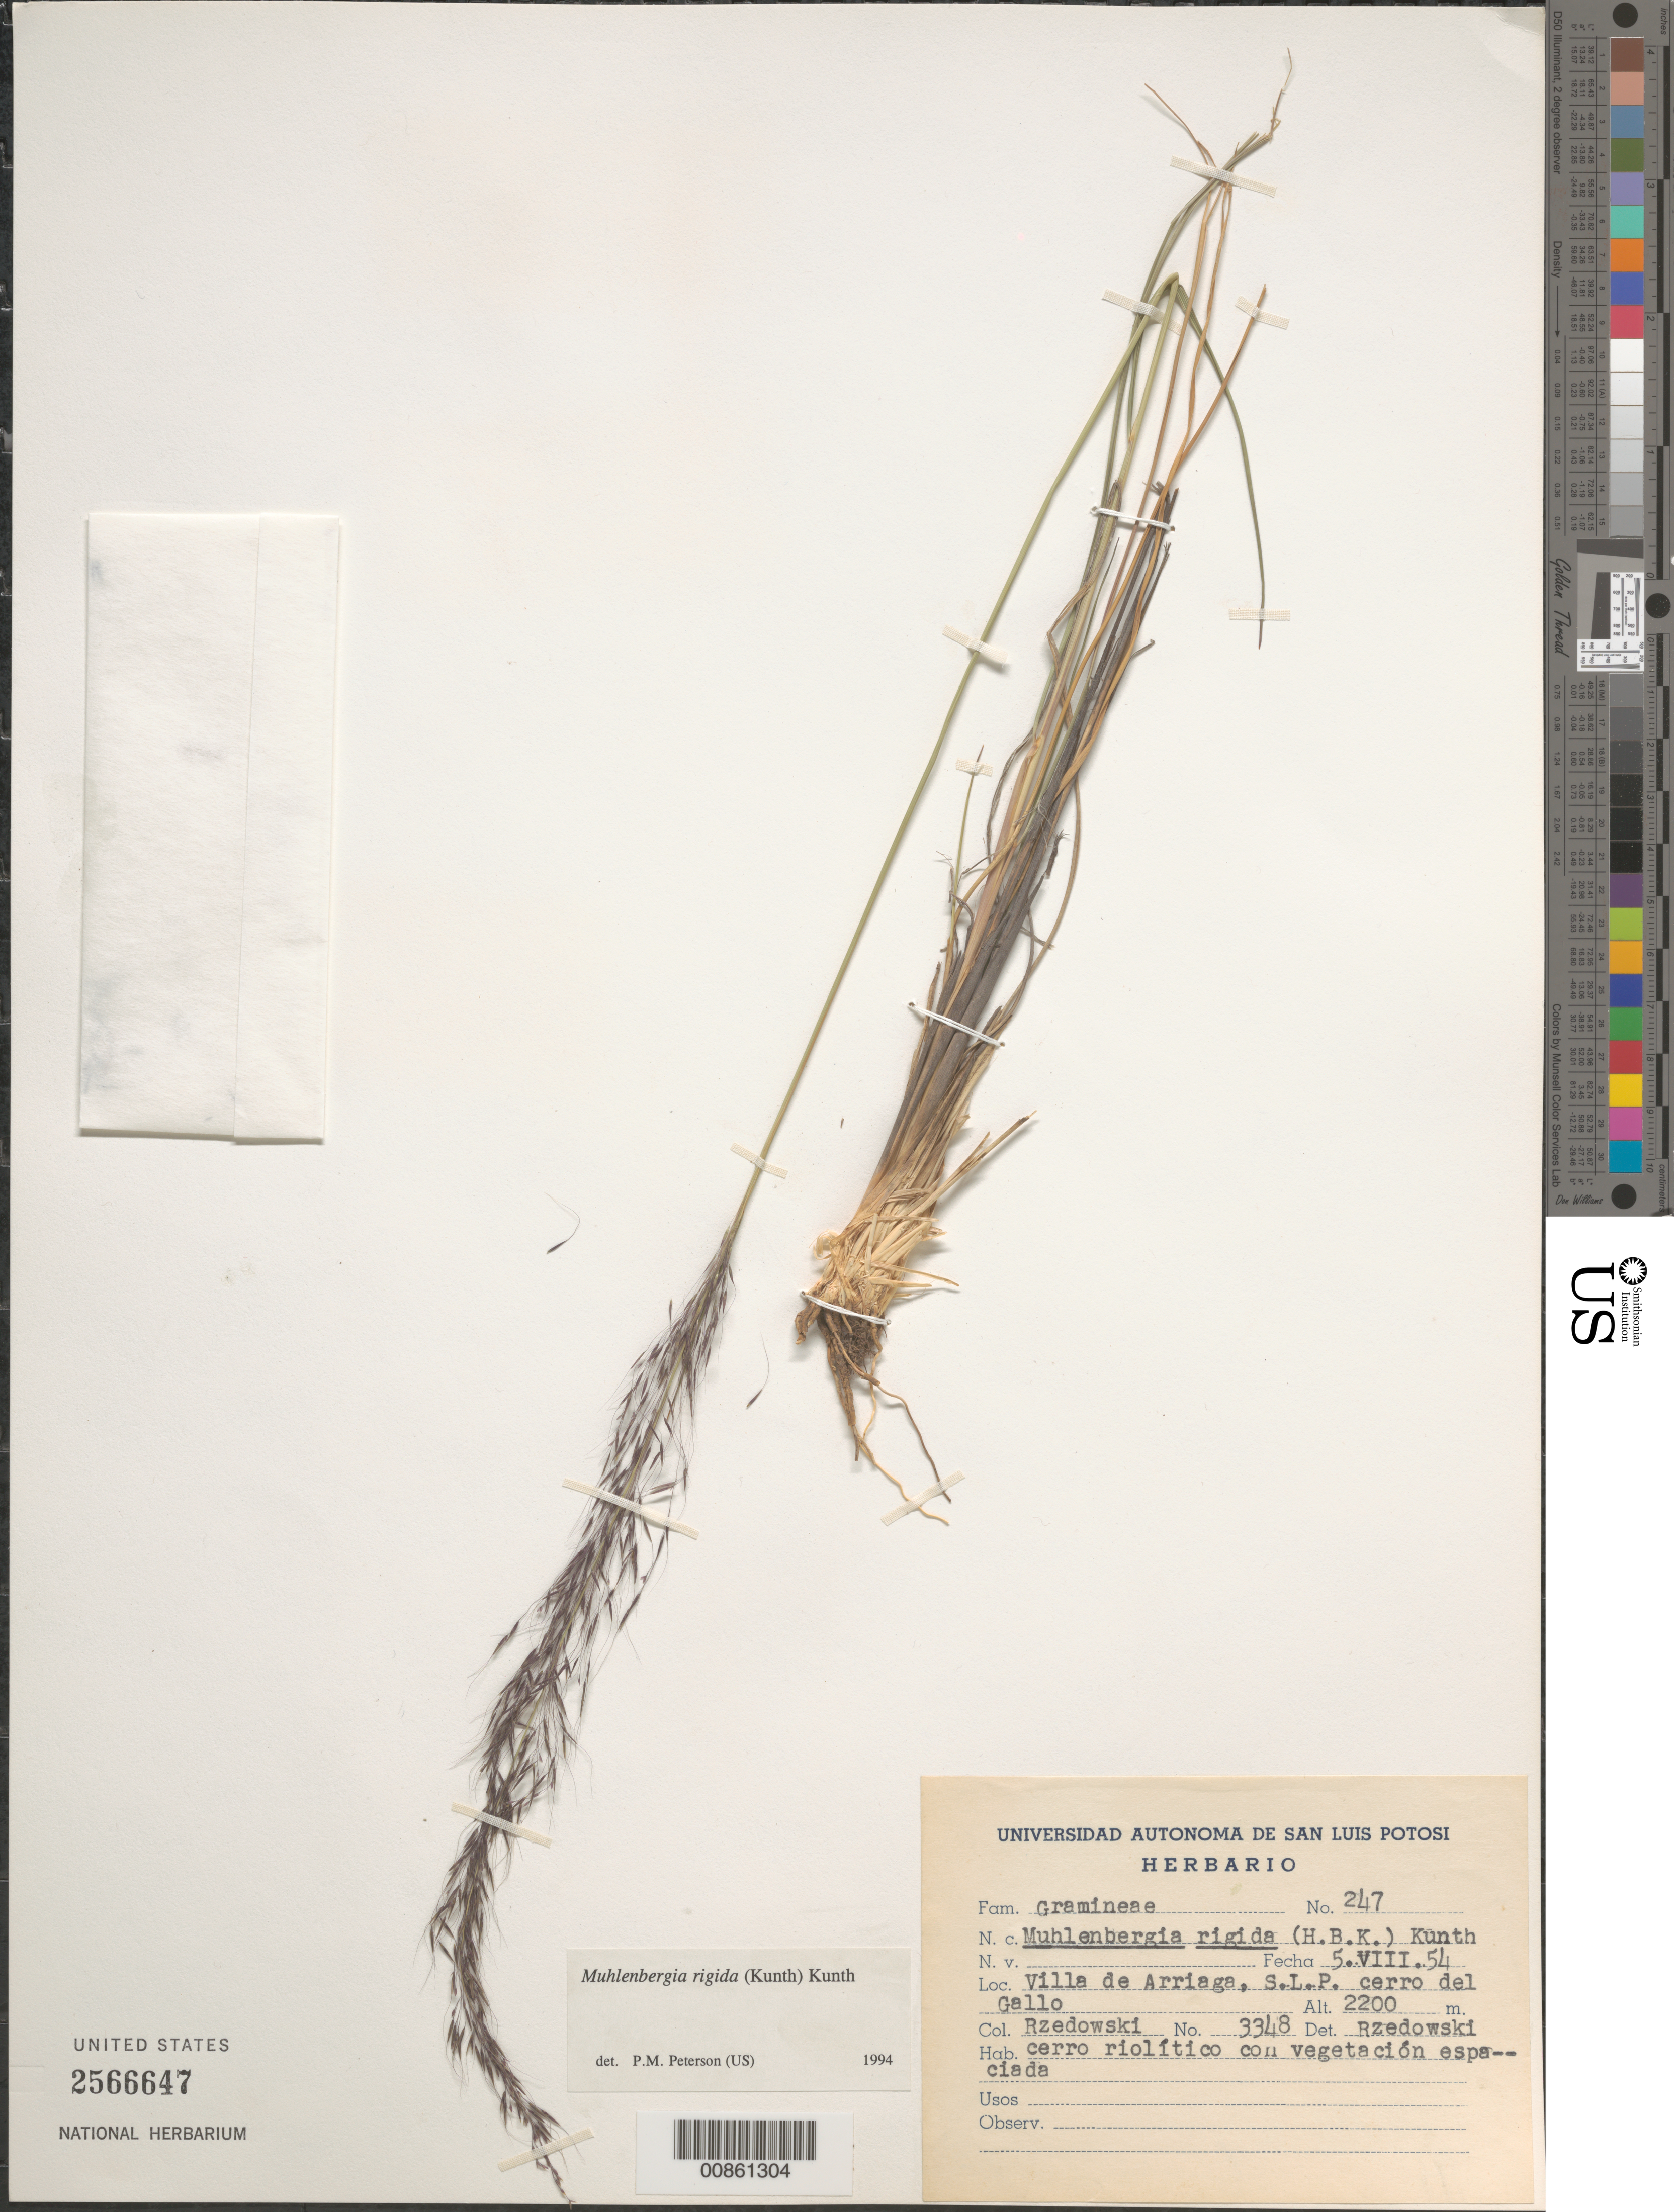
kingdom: Plantae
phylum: Tracheophyta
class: Liliopsida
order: Poales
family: Poaceae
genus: Muhlenbergia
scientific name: Muhlenbergia rigida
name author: (Kunth) Kunth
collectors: J. Rzedowski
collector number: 3348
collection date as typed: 05 Aug 1954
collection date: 1954-08-05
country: Mexico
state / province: San Luis Potosí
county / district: Villa de Arriaga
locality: Cerro del Gallo, 3 km S Gallinas, mpio. Villa de Arriaga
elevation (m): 2280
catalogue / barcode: US 2566647